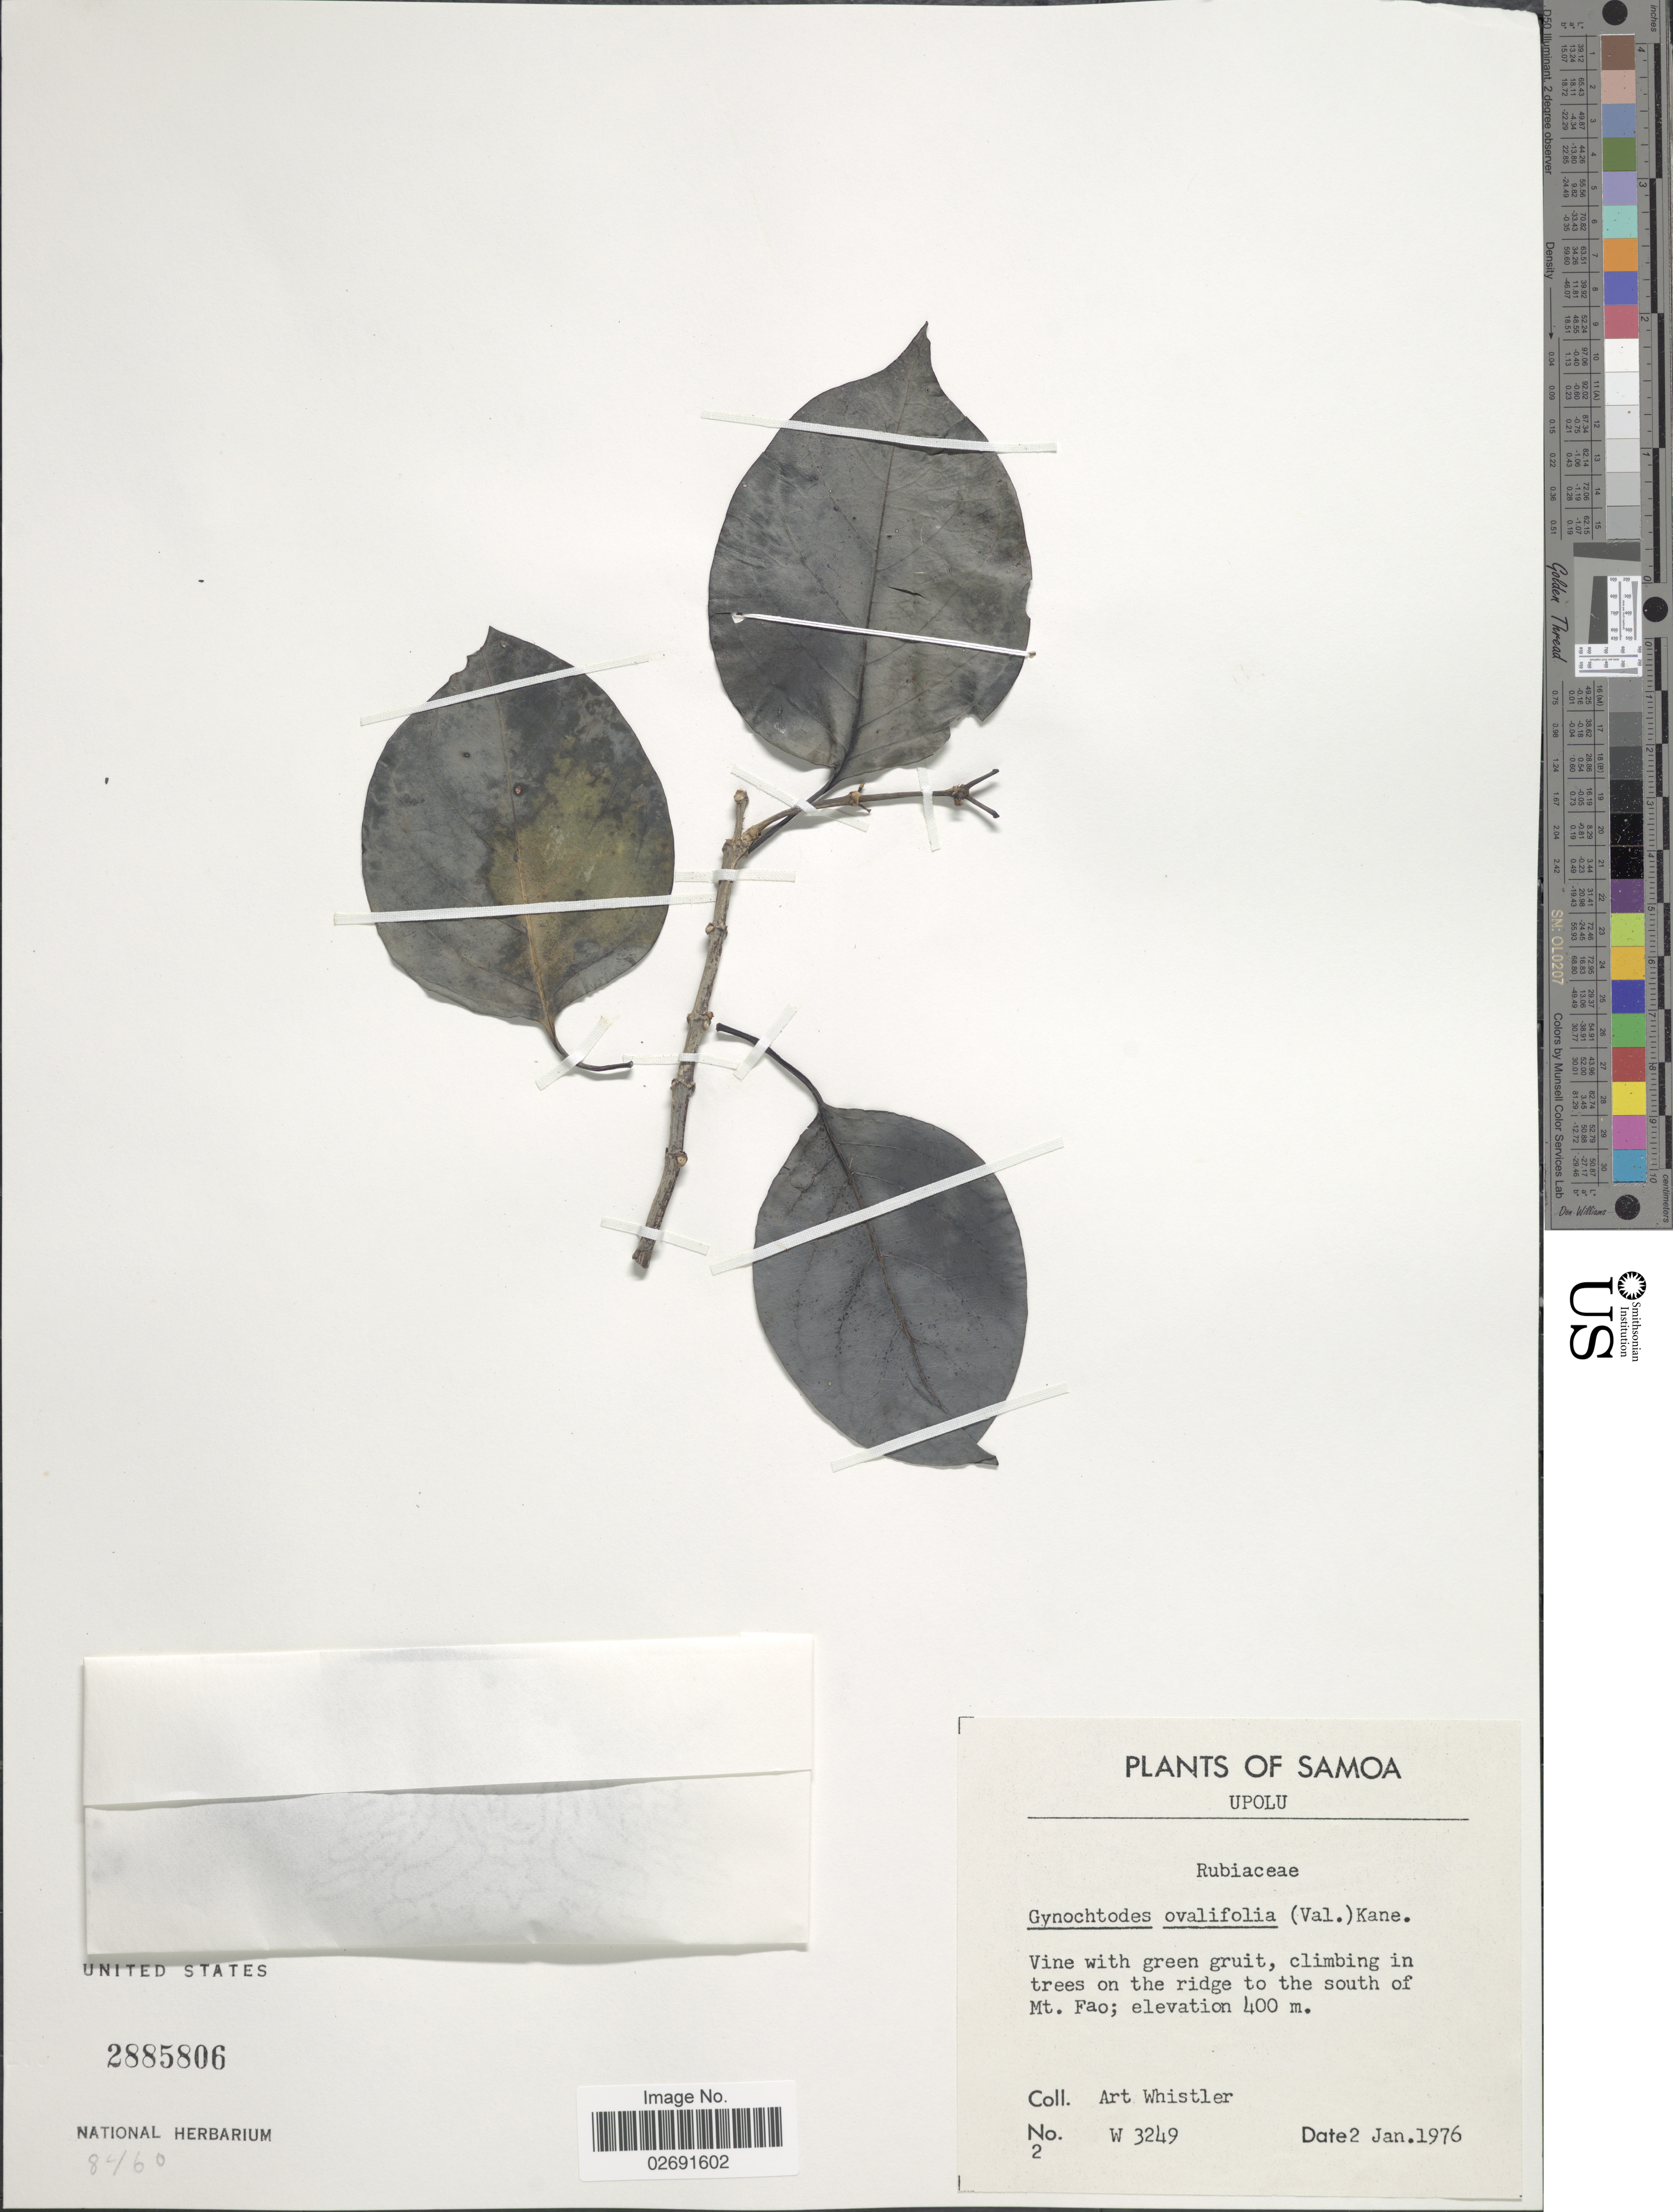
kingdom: Plantae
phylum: Tracheophyta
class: Magnoliopsida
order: Gentianales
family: Rubiaceae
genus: Gynochthodes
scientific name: Gynochthodes epiphytica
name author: (Rech. f.) A.C. Sm. & S.P. Darwin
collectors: A. Whistler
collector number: W 3249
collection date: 1976-01-02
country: Samoa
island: Upolu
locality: Upolu, in trees on the ridge to the south of Mt. Fao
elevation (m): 400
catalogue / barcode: US 2885806